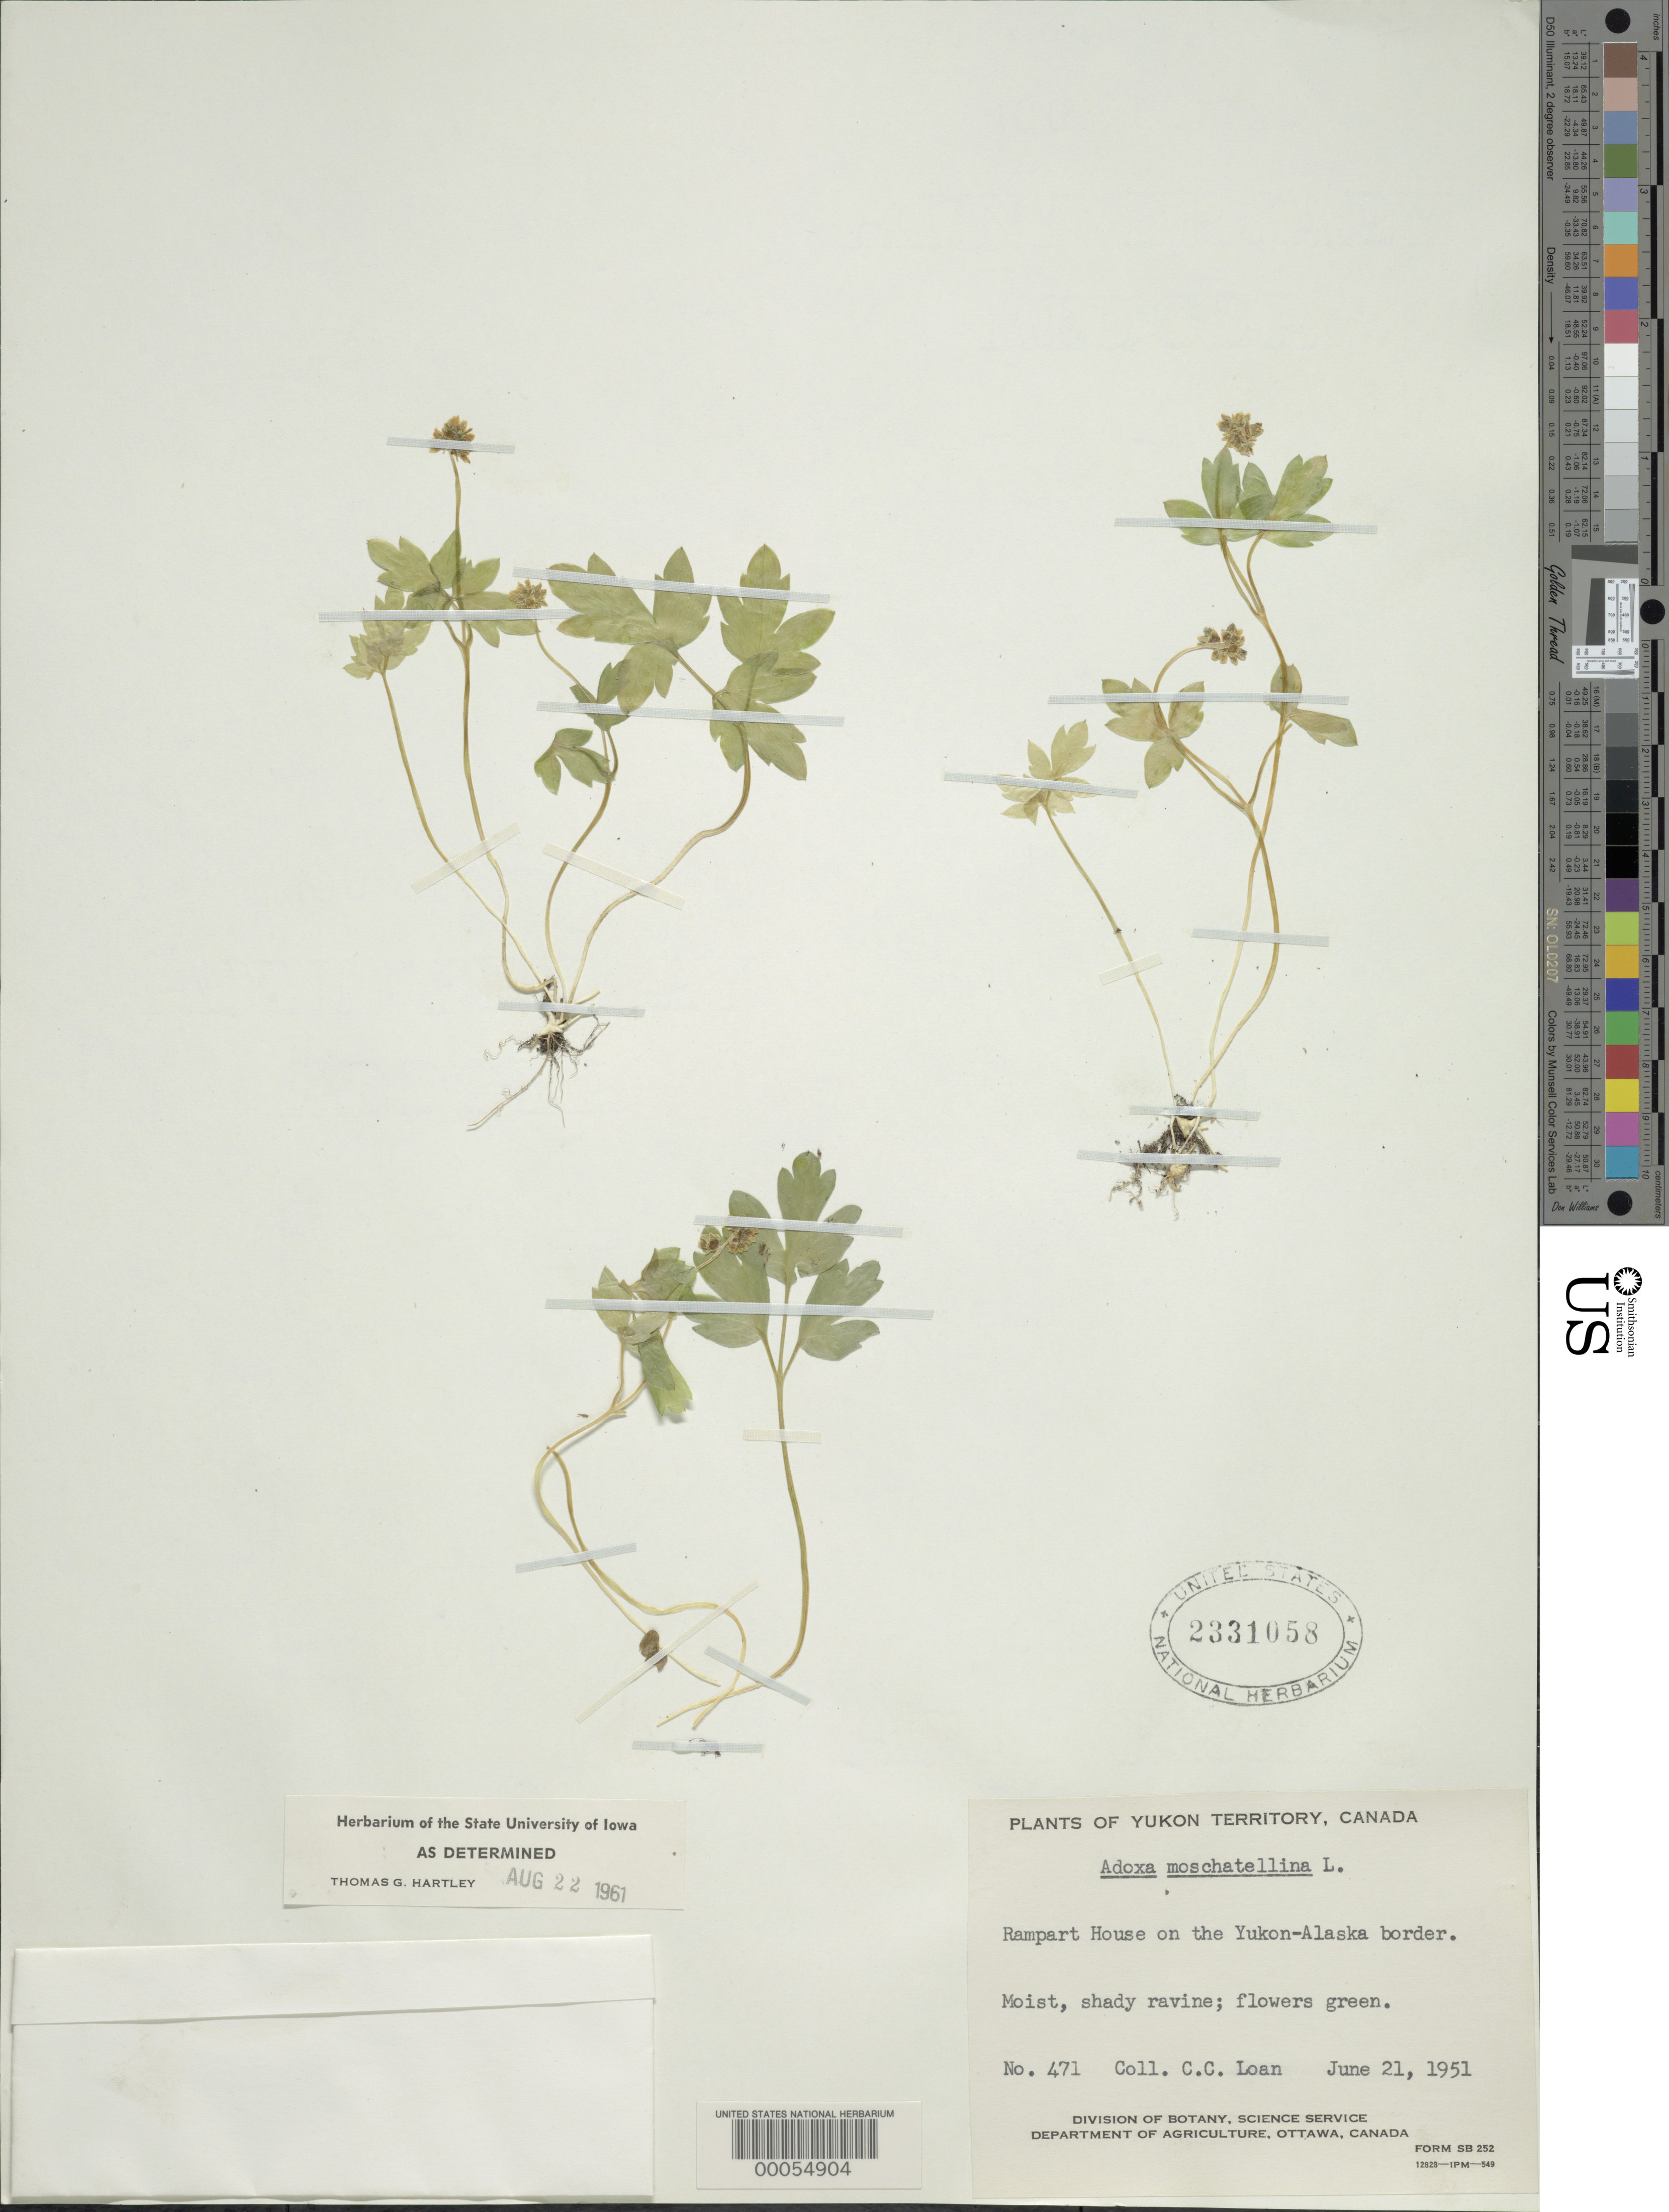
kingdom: Plantae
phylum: Tracheophyta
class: Magnoliopsida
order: Dipsacales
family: Viburnaceae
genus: Adoxa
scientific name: Adoxa moschatellina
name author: L.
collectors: C. Loan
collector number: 471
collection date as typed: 21 Jun 1951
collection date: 1951-06-21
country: Canada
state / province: Yukon Territory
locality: Rampart House on Yukon-Alaska border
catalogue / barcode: US 2331058